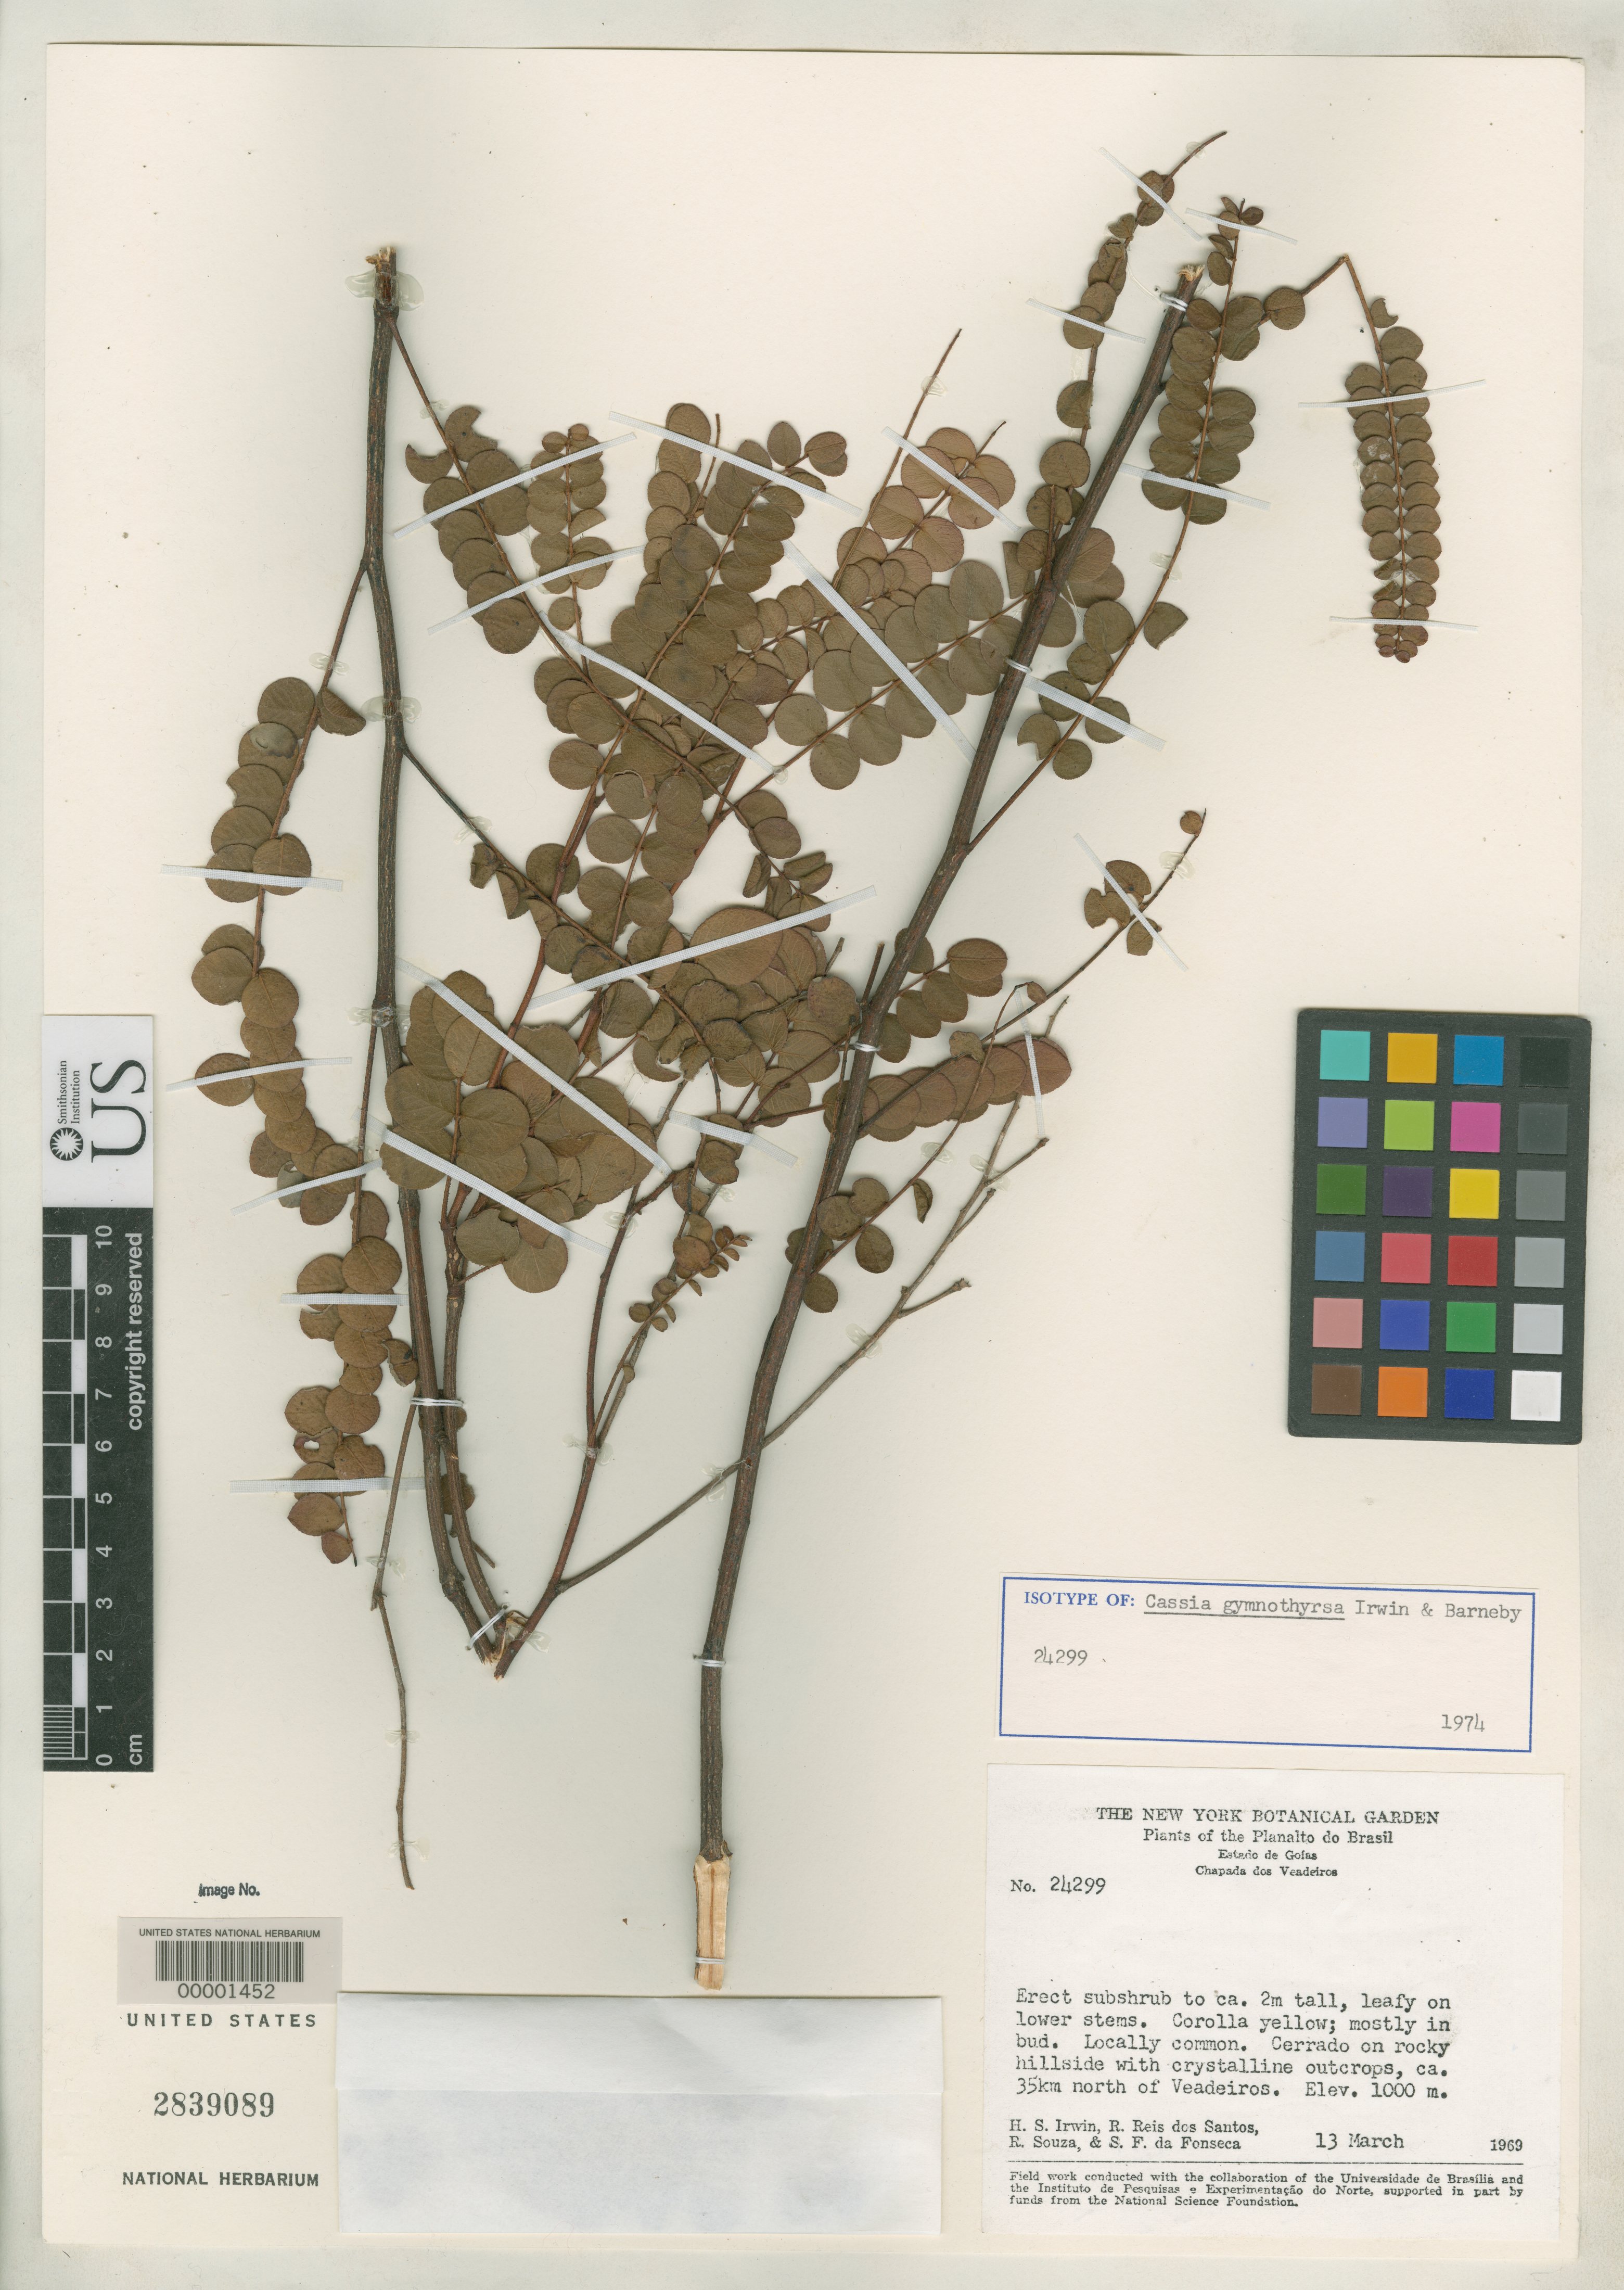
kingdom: Plantae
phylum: Tracheophyta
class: Magnoliopsida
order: Fabales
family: Fabaceae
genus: Cassia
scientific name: Cassia gymnothyrsa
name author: H.S. Irwin & Barneby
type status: Isotype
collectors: H. Irwin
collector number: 24299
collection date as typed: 13 Mar 1969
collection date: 1969-03-13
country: Brazil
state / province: Goiás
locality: Chapada dos Veadeiros, N of Alto Paraiso.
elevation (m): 1000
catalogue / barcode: US 2839089